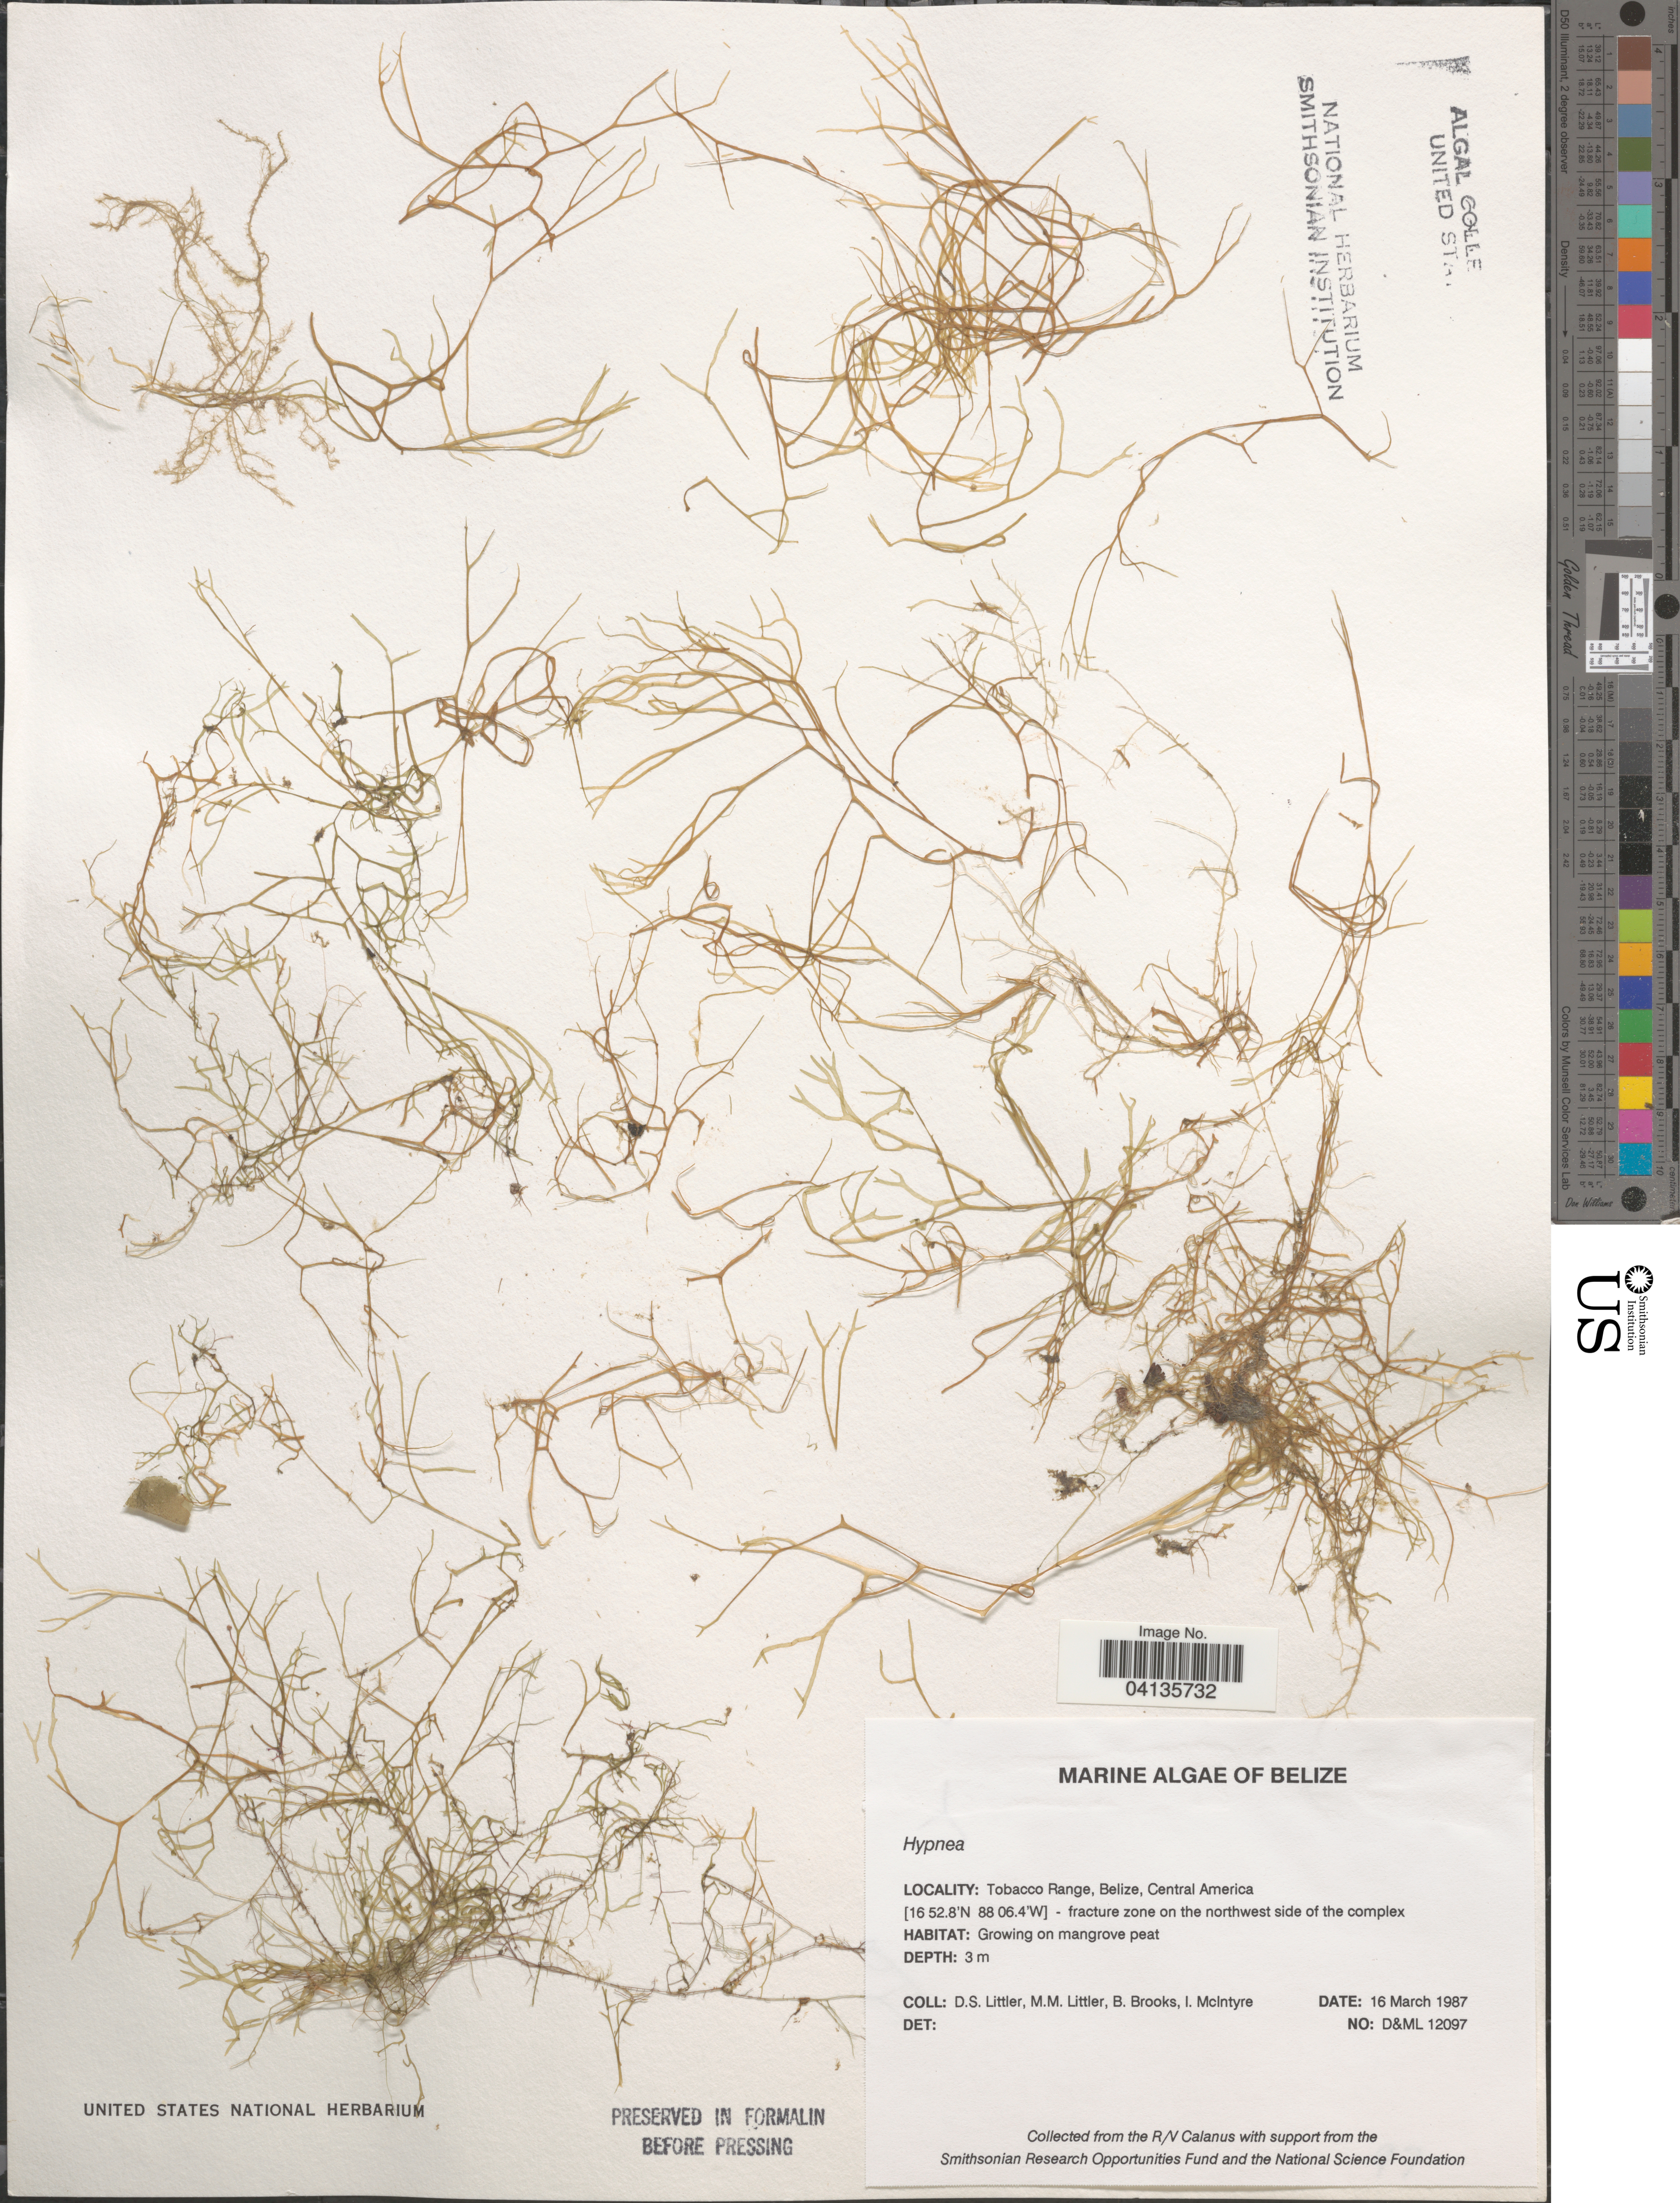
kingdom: Chromista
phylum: Ochrophyta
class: Phaeophyceae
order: Dictyotales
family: Dictyotaceae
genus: Dictyota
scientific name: Dictyota sp.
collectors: D. S. Littler, B. Brooks & I. McIntyre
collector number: D&ML12097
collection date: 1987-03-16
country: Belize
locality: Tobacco Range - fracture zone on the northwest side of the complex.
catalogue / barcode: US 328670